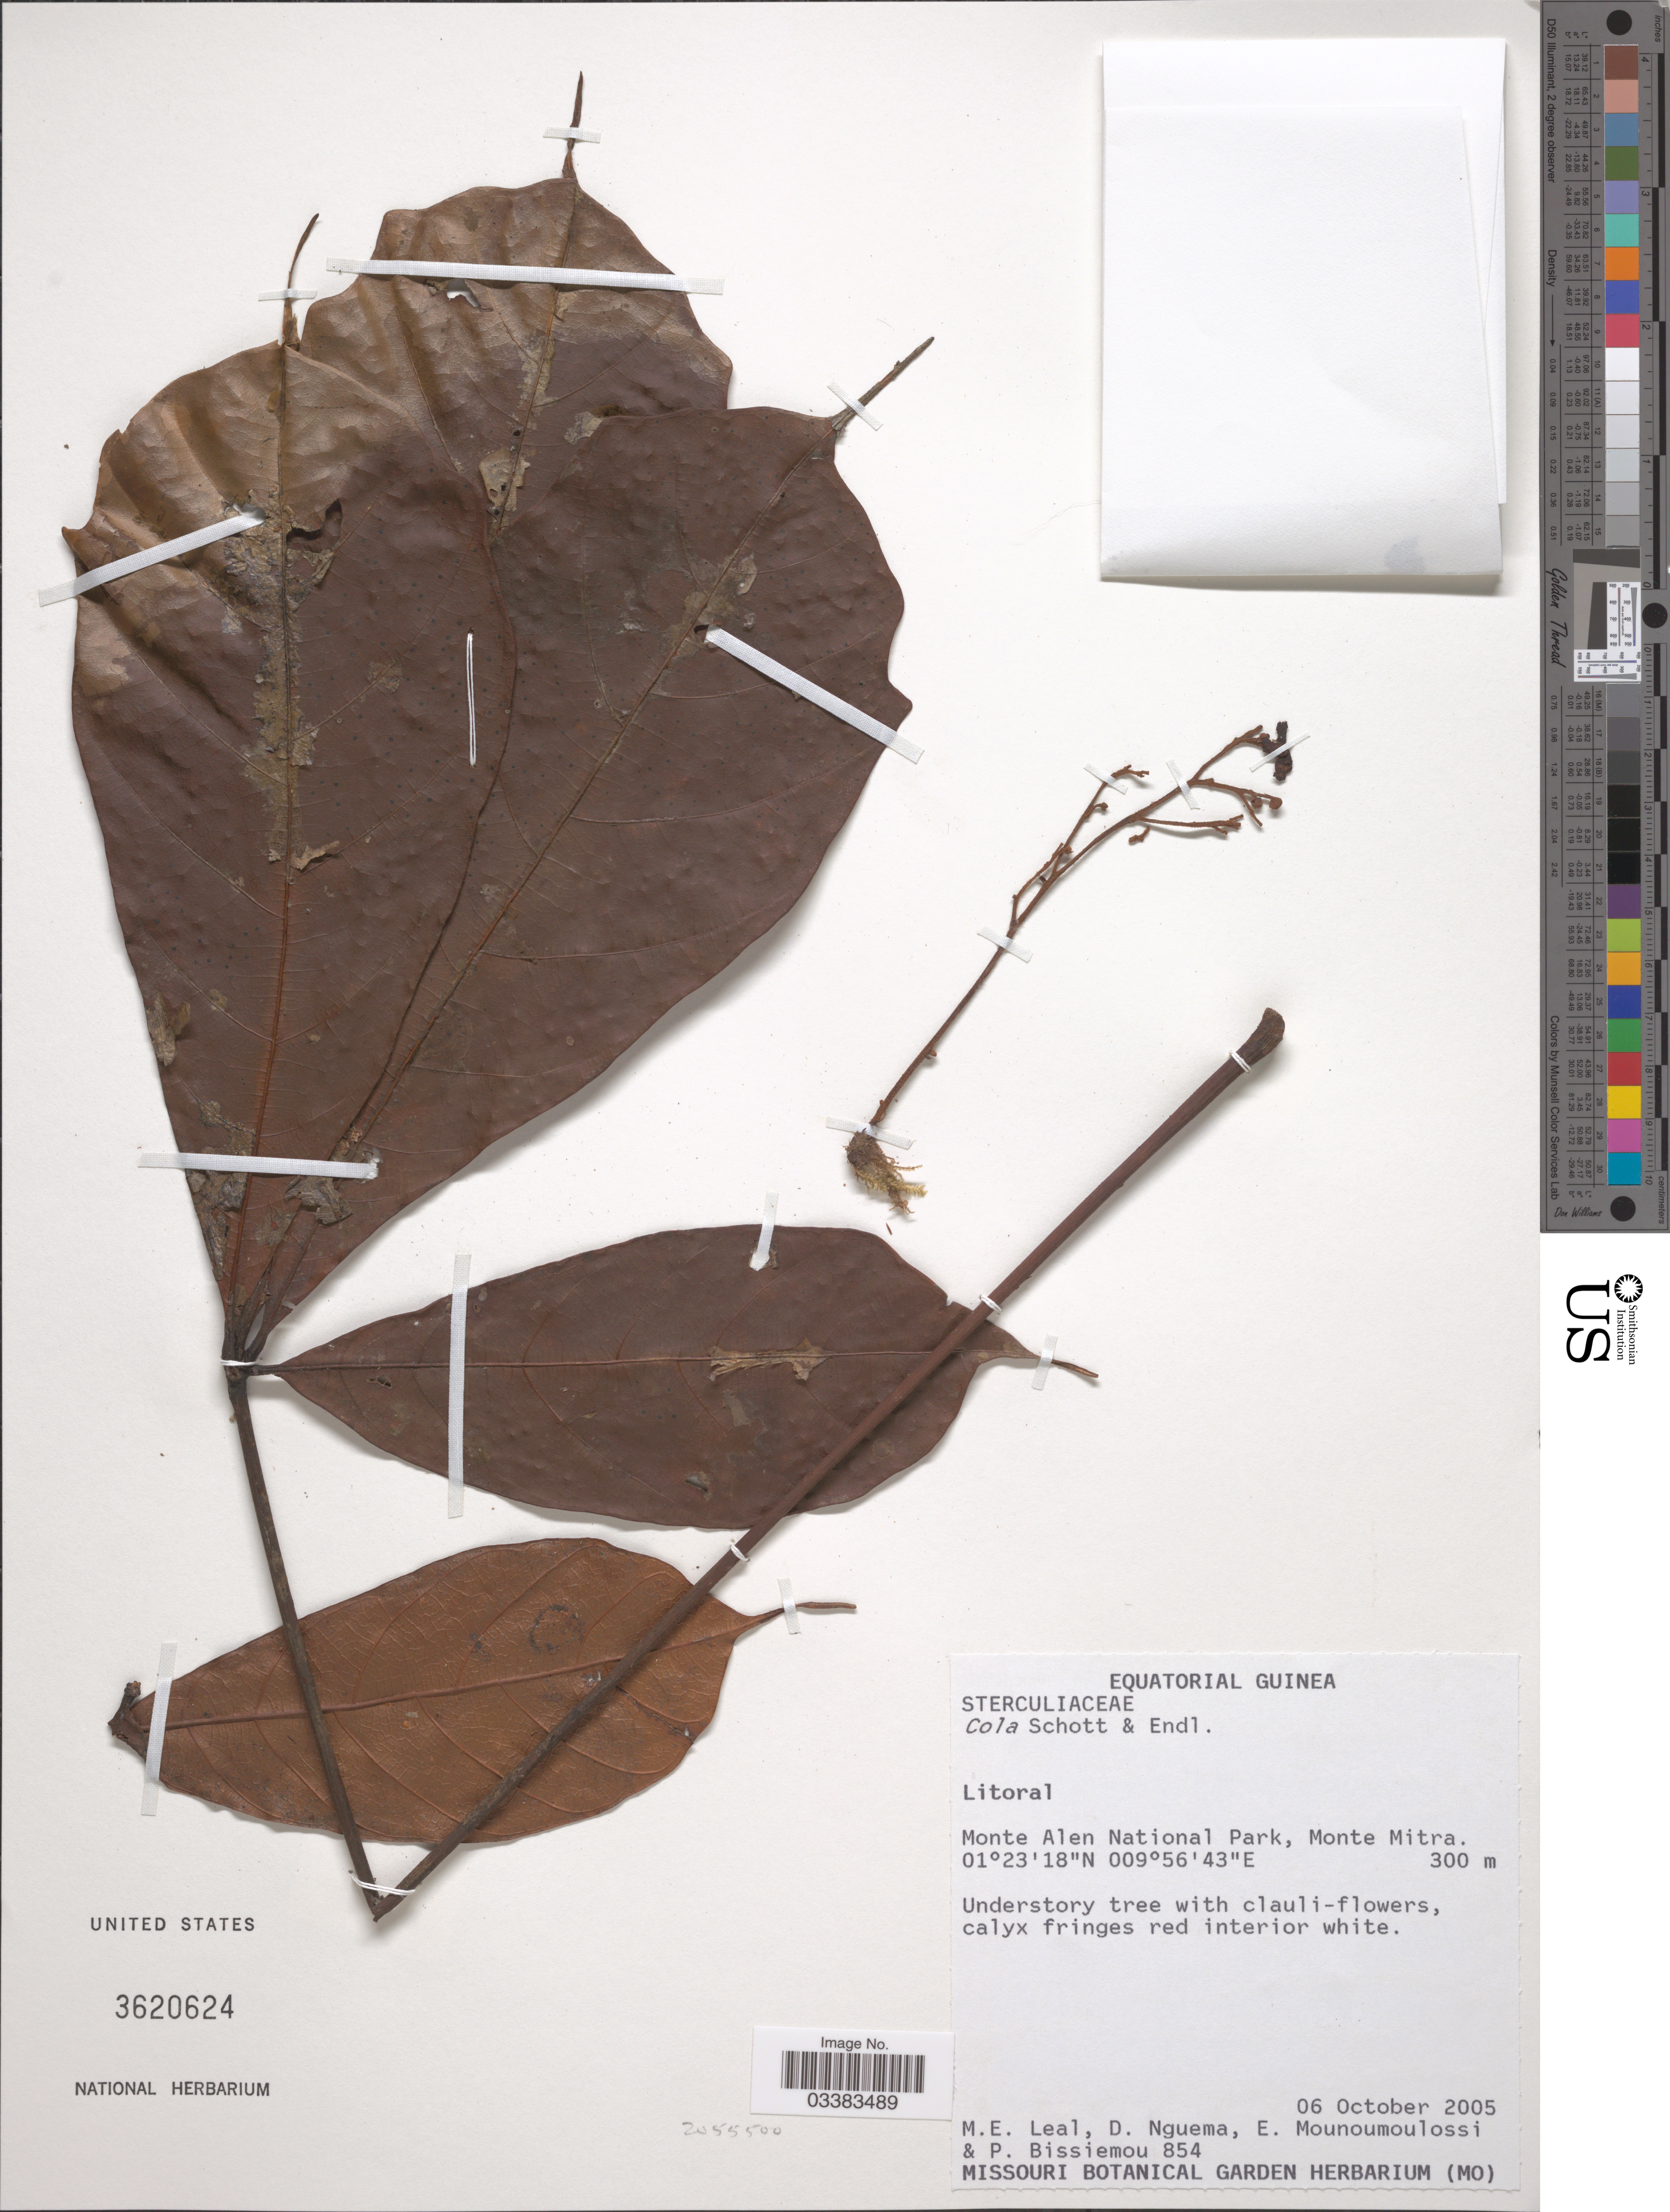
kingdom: Plantae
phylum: Tracheophyta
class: Magnoliopsida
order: Malvales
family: Malvaceae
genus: Cola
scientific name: Cola sp.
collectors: M. E. Leal, D. Nguema, E. Mounoumoulossi & P. Bissiemou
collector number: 854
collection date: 2005-10-06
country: Equatorial Guinea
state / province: Litoral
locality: Monte Alen National Park, Monte Mitra.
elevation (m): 300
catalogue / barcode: US 3620624